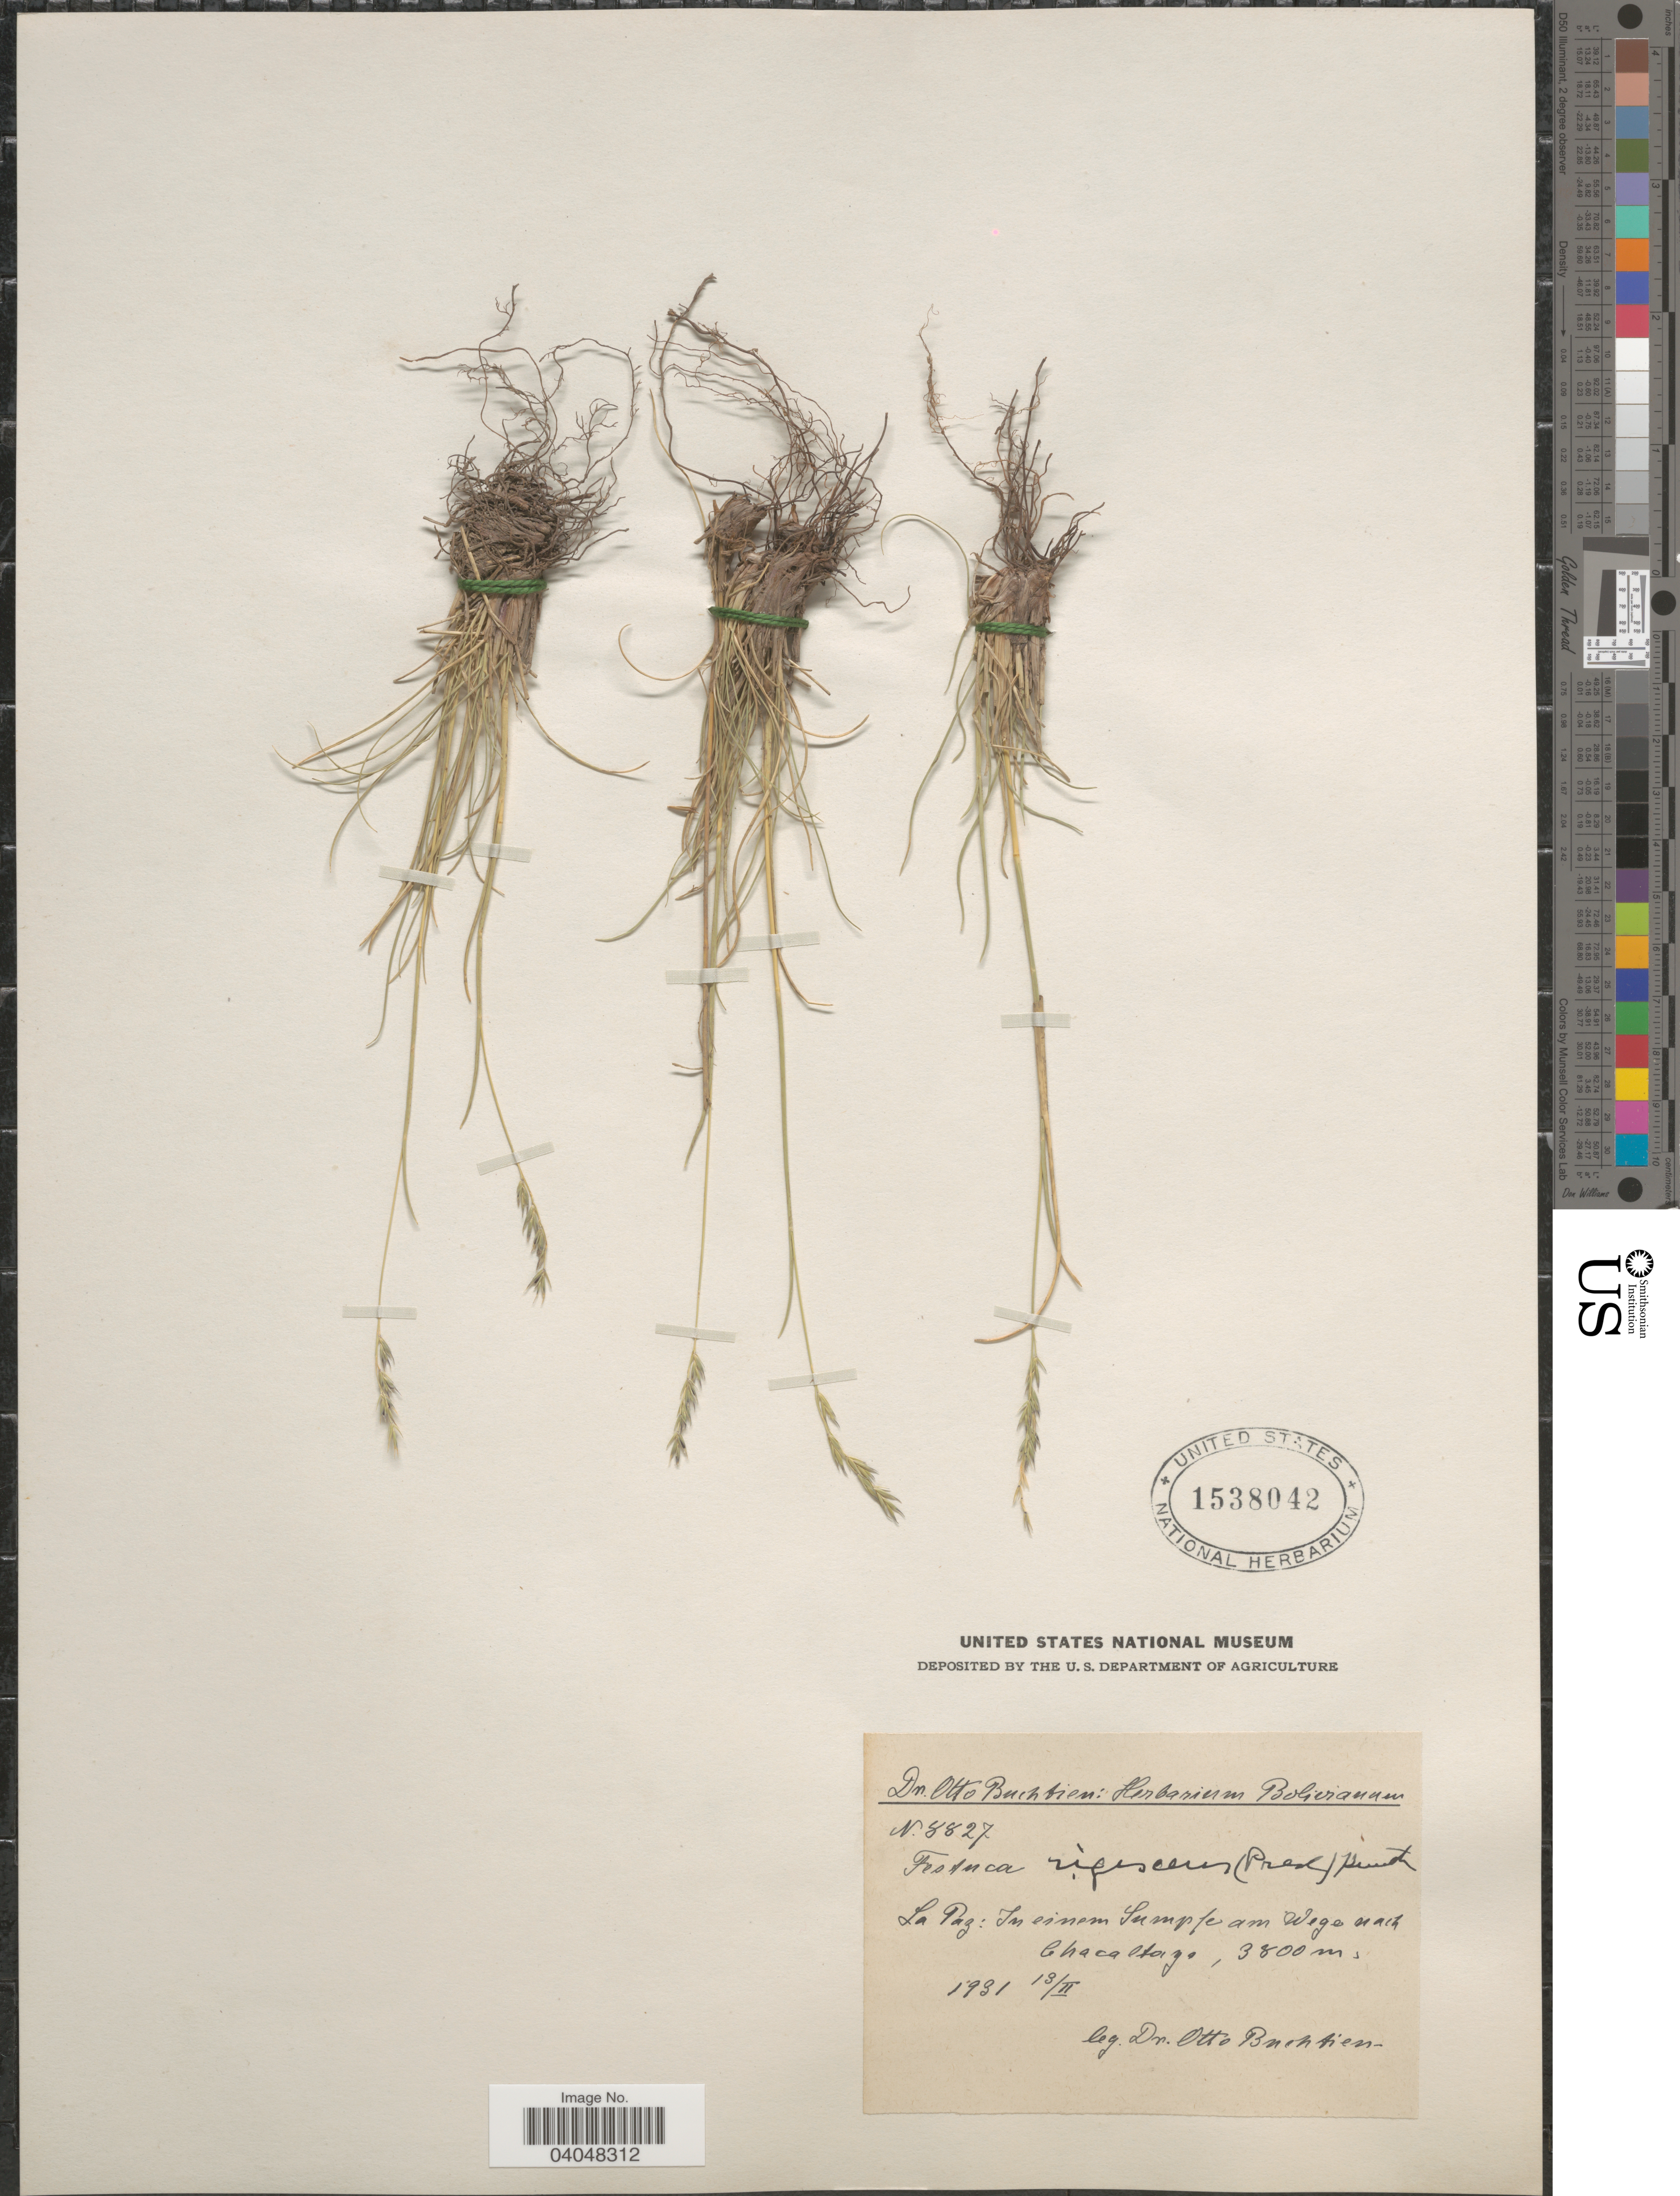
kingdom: Plantae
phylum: Tracheophyta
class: Liliopsida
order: Poales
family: Poaceae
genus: Festuca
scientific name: Festuca rigescens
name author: (J. Presl) Kunth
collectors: O. Buchtien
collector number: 8827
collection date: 1931-02-13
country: Bolivia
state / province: La Paz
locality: In einem Sumpfe am Wege nach Chacaltaya.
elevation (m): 3800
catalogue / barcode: US 1538042